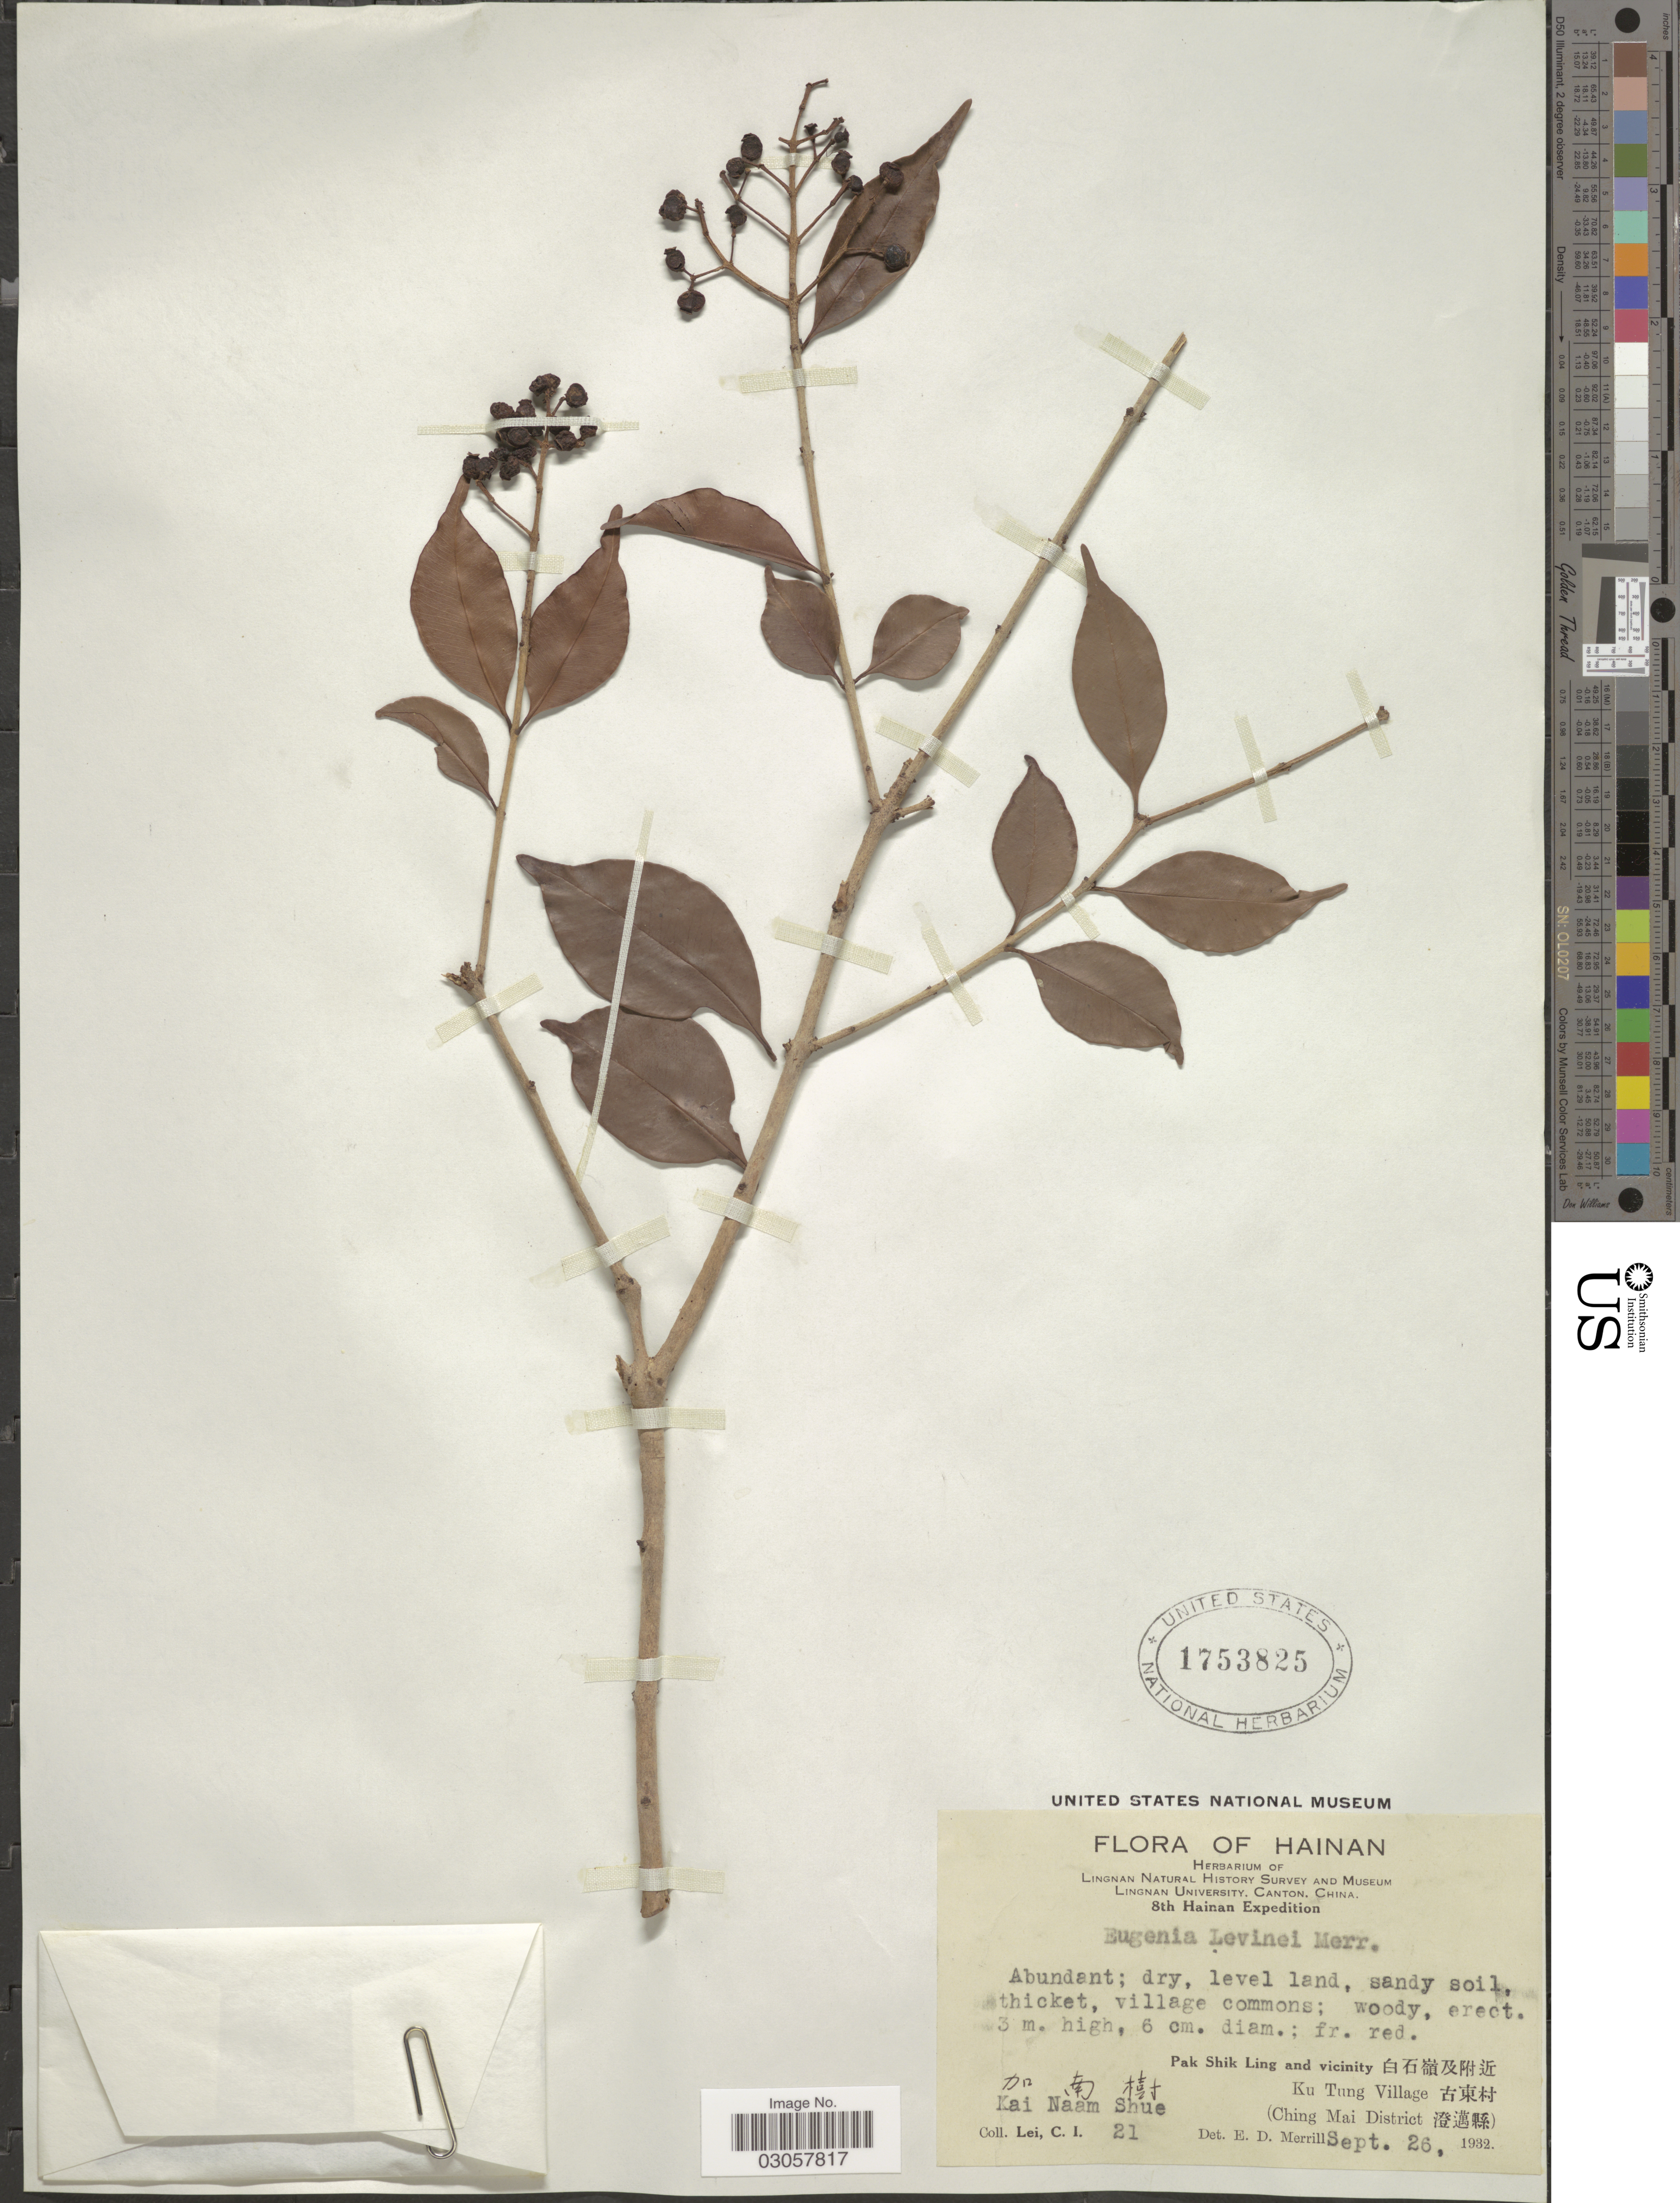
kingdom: Plantae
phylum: Tracheophyta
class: Magnoliopsida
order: Myrtales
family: Myrtaceae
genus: Syzygium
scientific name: Syzygium levinei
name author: (Merr.) Merr. & L.M. Perry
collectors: C. I. Lei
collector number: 21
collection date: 1932-09-26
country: China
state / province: Hainan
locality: Pak Shik Ling and vicinity, Ku Tung Village, Kai Naam Shue (Ching Mai District).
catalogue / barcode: US 1753825